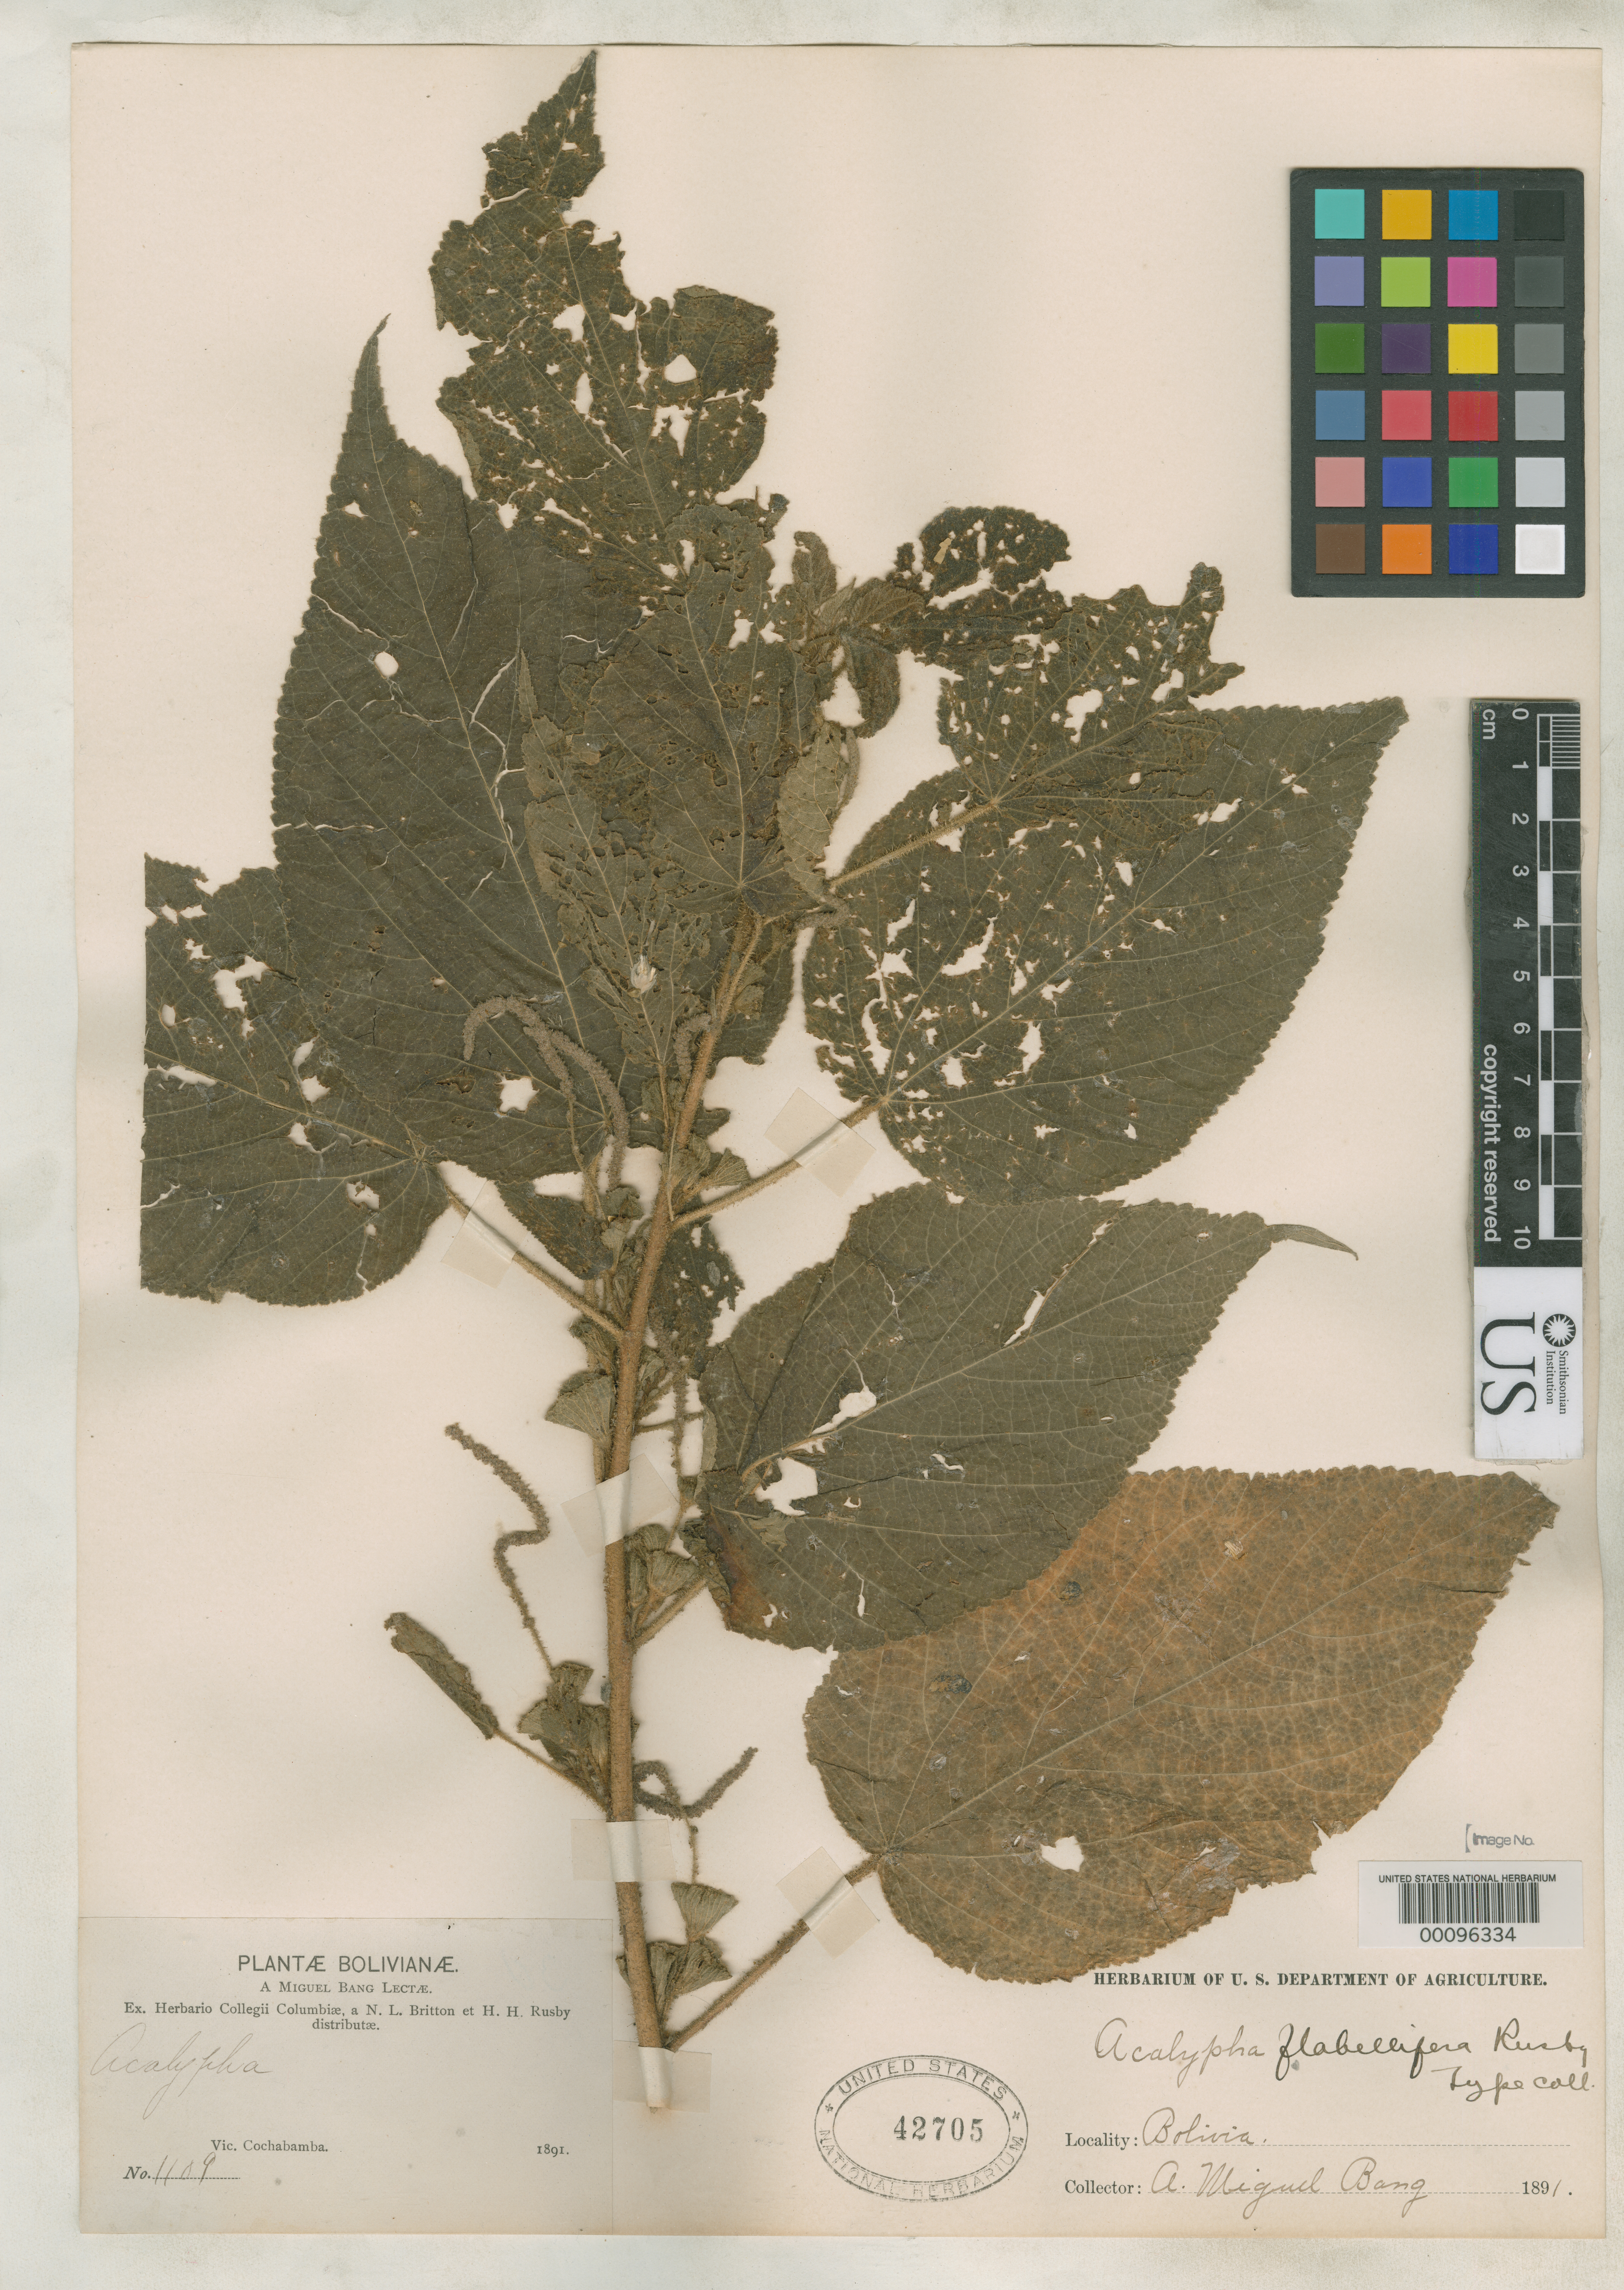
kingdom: Plantae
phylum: Tracheophyta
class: Magnoliopsida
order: Malpighiales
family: Euphorbiaceae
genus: Acalypha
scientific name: Acalypha flabellifera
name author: Rusby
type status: Syntype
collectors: M. Bang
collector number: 1109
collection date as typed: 1891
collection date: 1891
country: Bolivia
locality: Vicinity of Cochabamba.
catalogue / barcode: US 42705